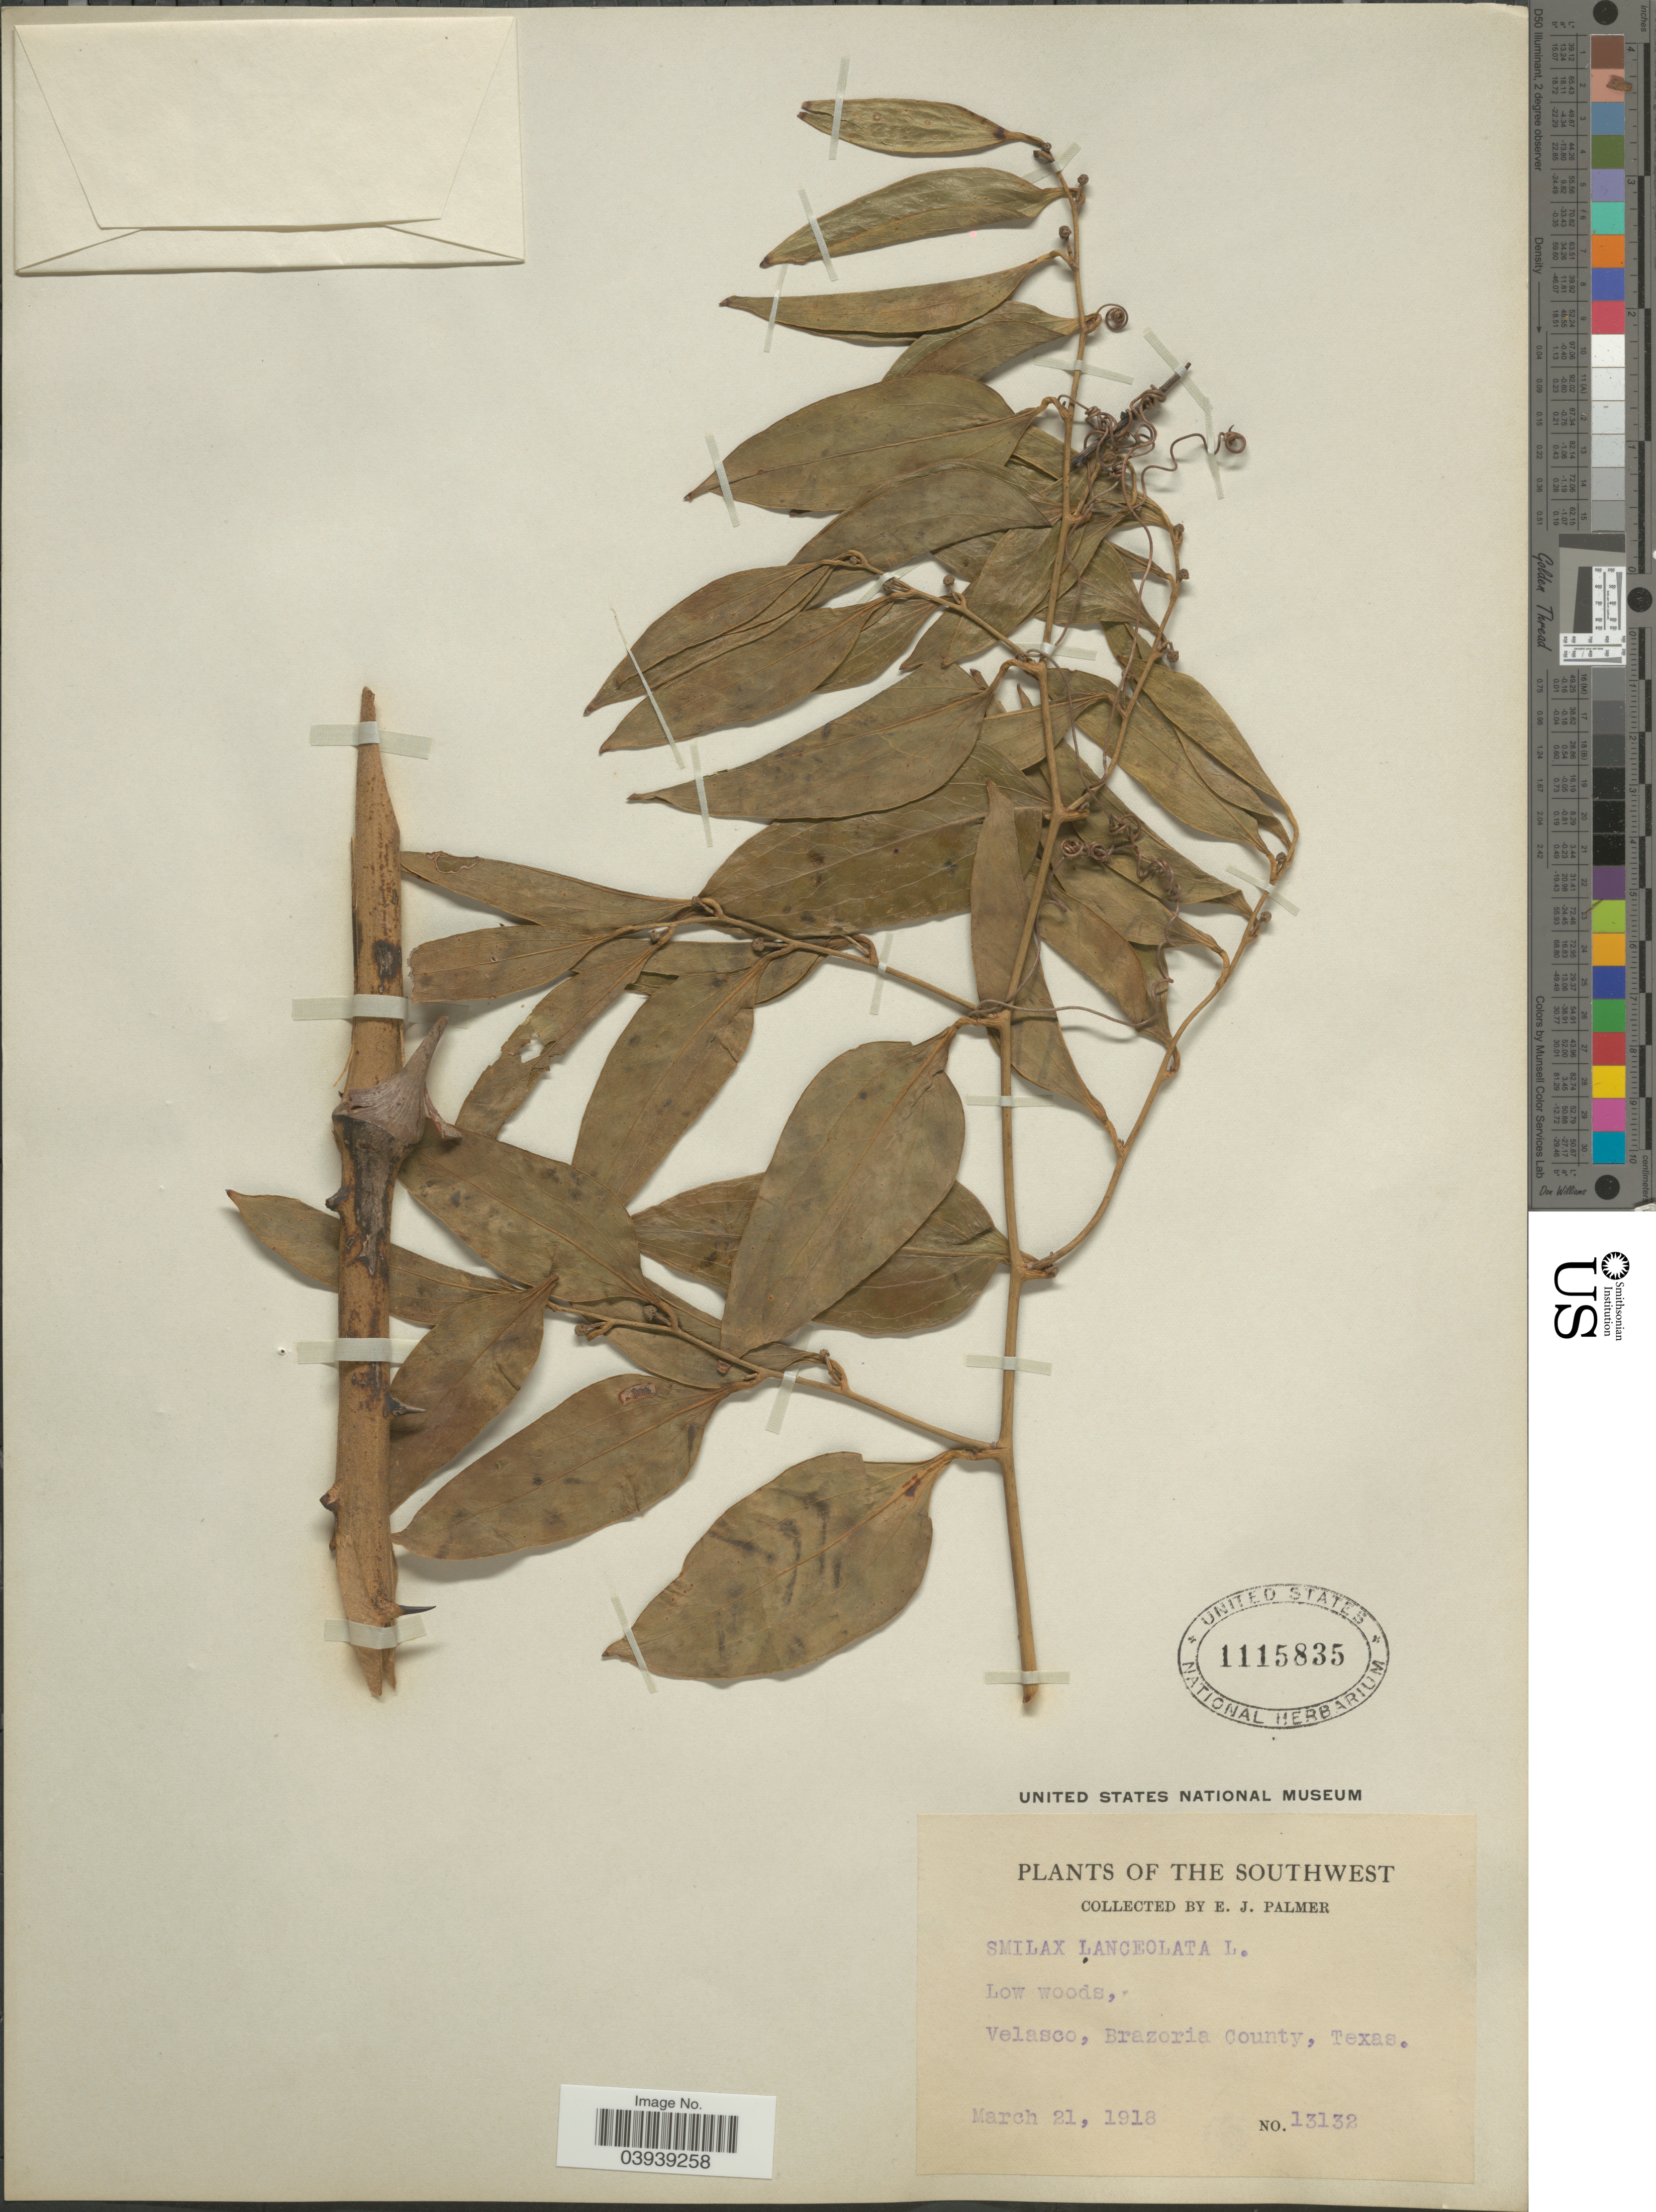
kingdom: Plantae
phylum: Tracheophyta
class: Liliopsida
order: Liliales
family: Smilacaceae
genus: Smilax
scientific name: Smilax smallii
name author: Morong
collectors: E. J. Palmer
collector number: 13132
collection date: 1918-03-21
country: United States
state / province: Texas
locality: Southwest. Velasco, Brazoria County.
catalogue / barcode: US 1115835